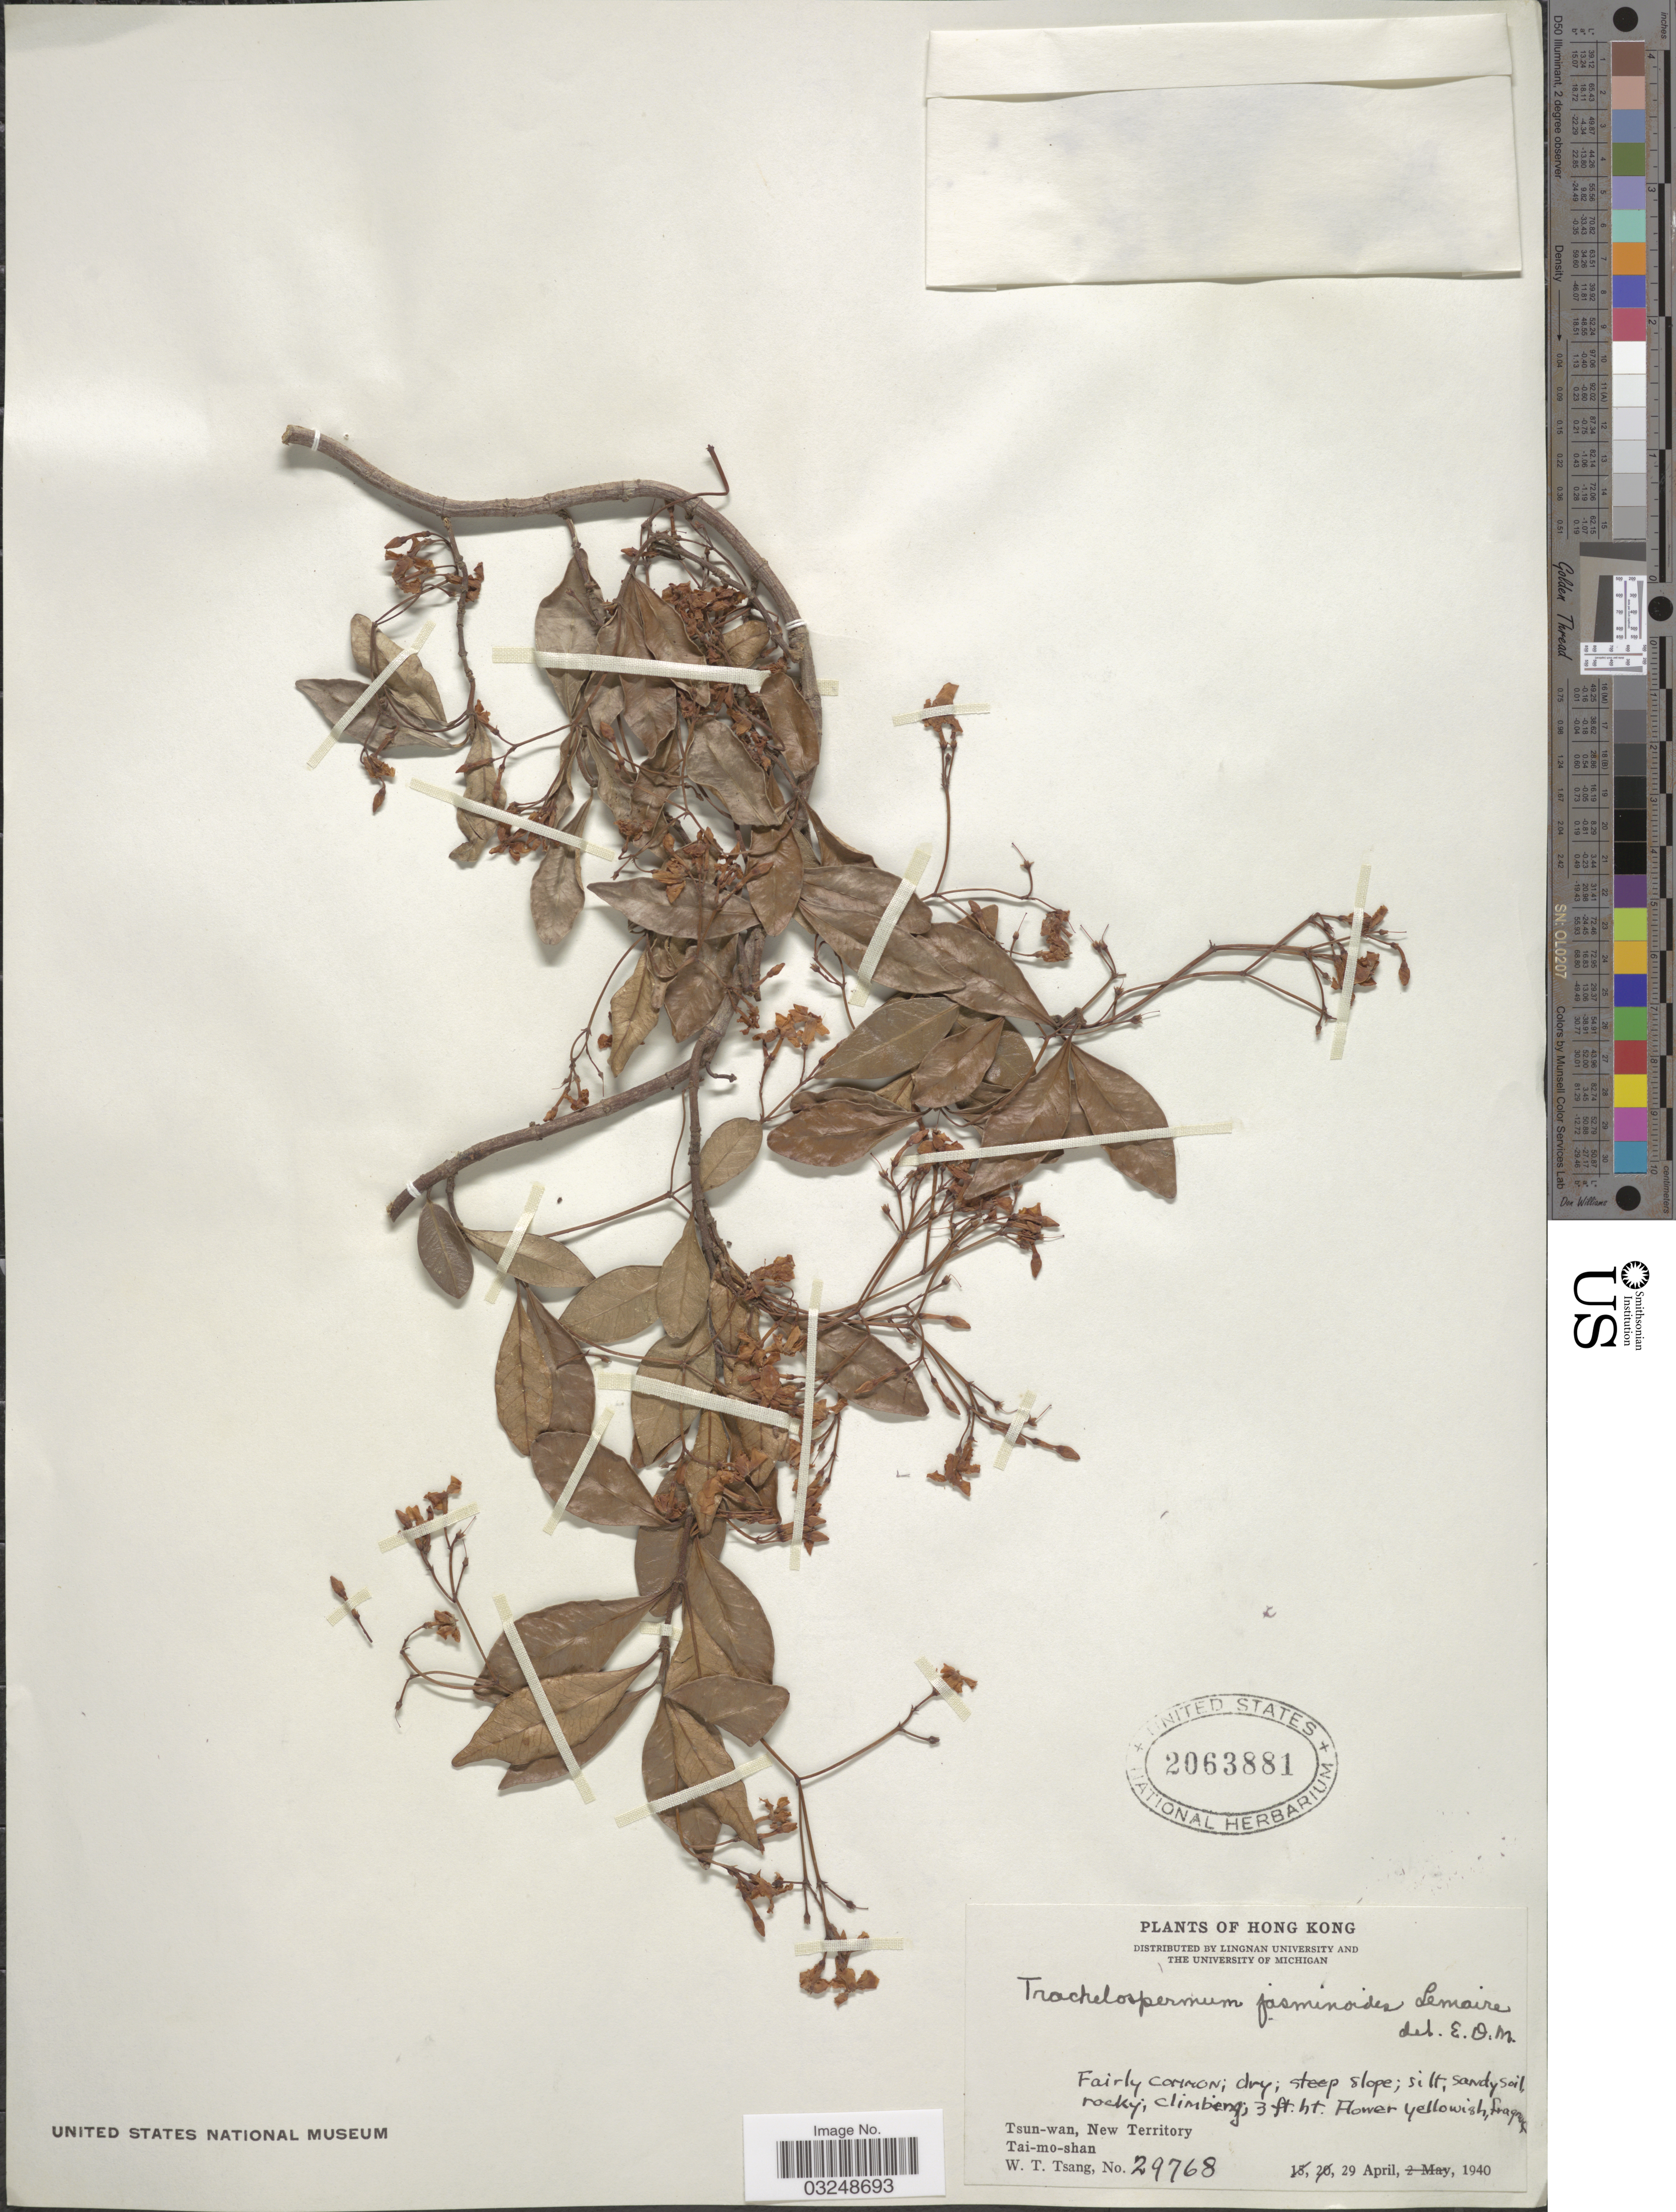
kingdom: Plantae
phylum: Tracheophyta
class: Magnoliopsida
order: Gentianales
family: Apocynaceae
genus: Trachelospermum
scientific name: Trachelospermum jasminoides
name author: (Lindl.) Lem.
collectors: W. T. Tsang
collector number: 29768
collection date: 1940-04-29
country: China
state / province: Hong Kong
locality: Tsun-wan, New Territory, Tai-mo-shan.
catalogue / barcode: US 2063881